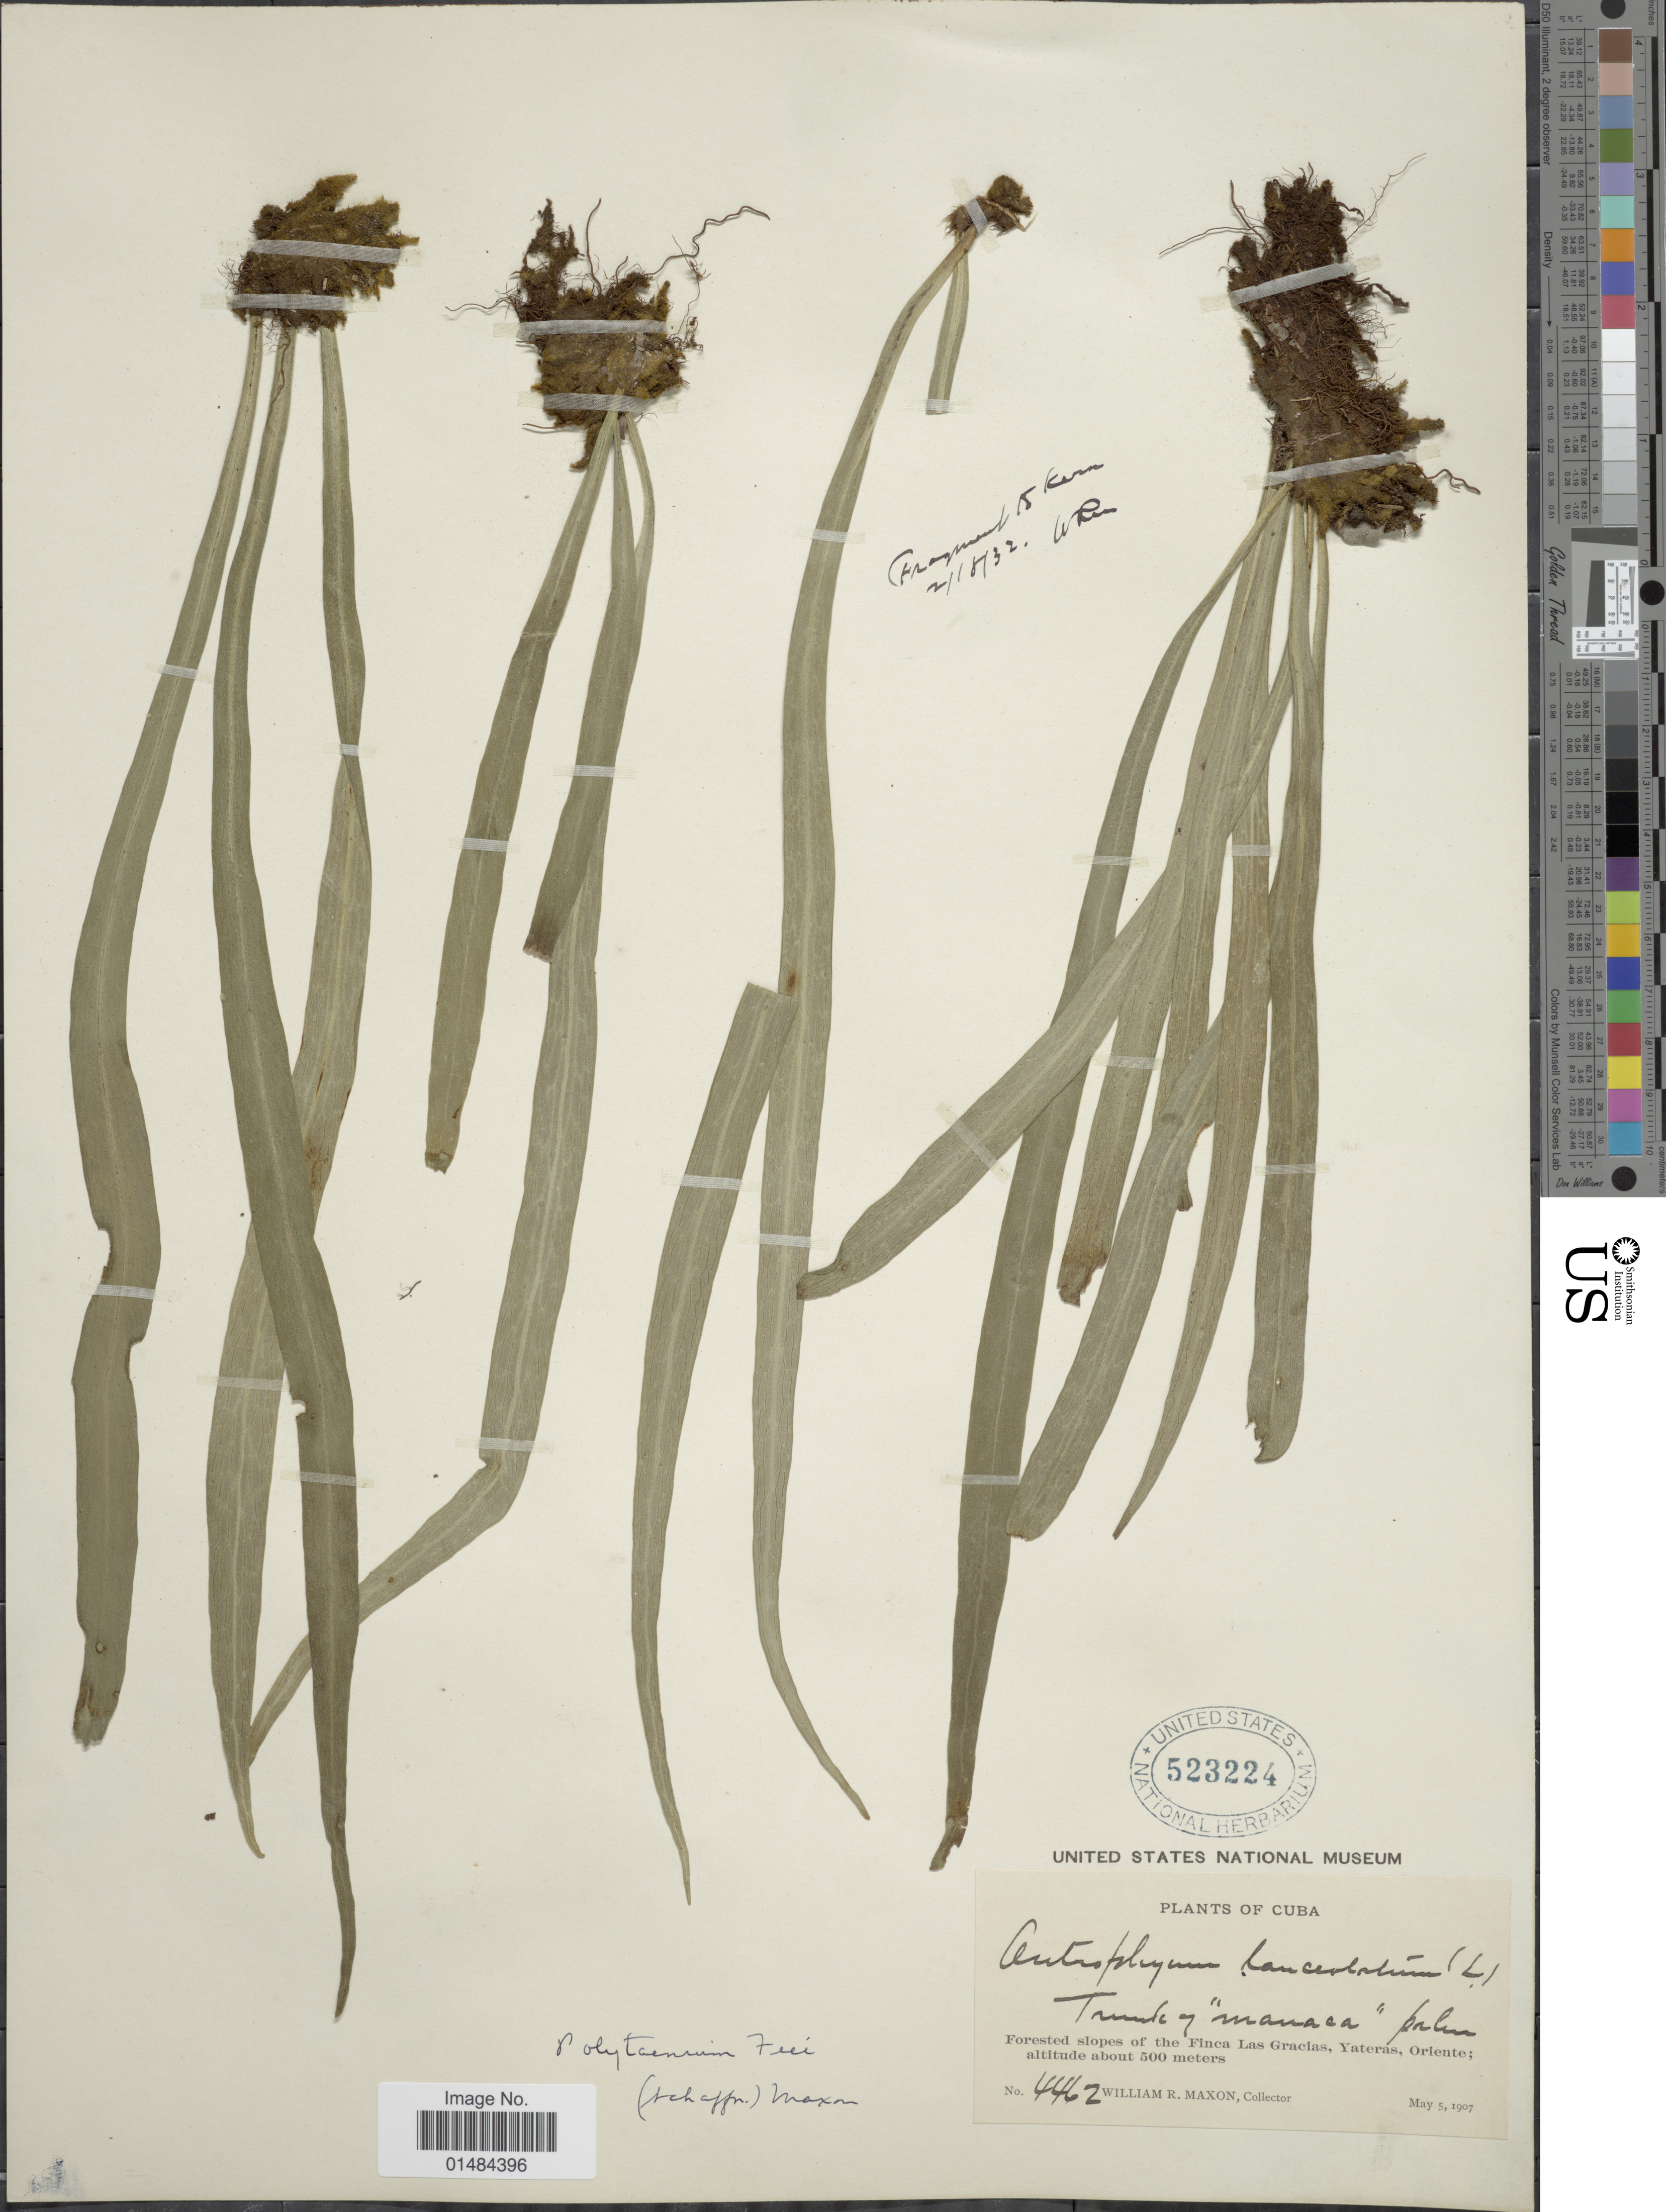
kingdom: Plantae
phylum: Tracheophyta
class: Polypodiopsida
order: Polypodiales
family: Pteridaceae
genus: Polytaenium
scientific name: Polytaenium lanceolatum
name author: (L.) Desv.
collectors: W. R. Maxon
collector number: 4462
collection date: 1907-05-05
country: Cuba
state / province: Oriente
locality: Cuba, forested slopes of the Finca Las Gracias, Yateraas, Oriente.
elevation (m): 500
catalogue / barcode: US 523224